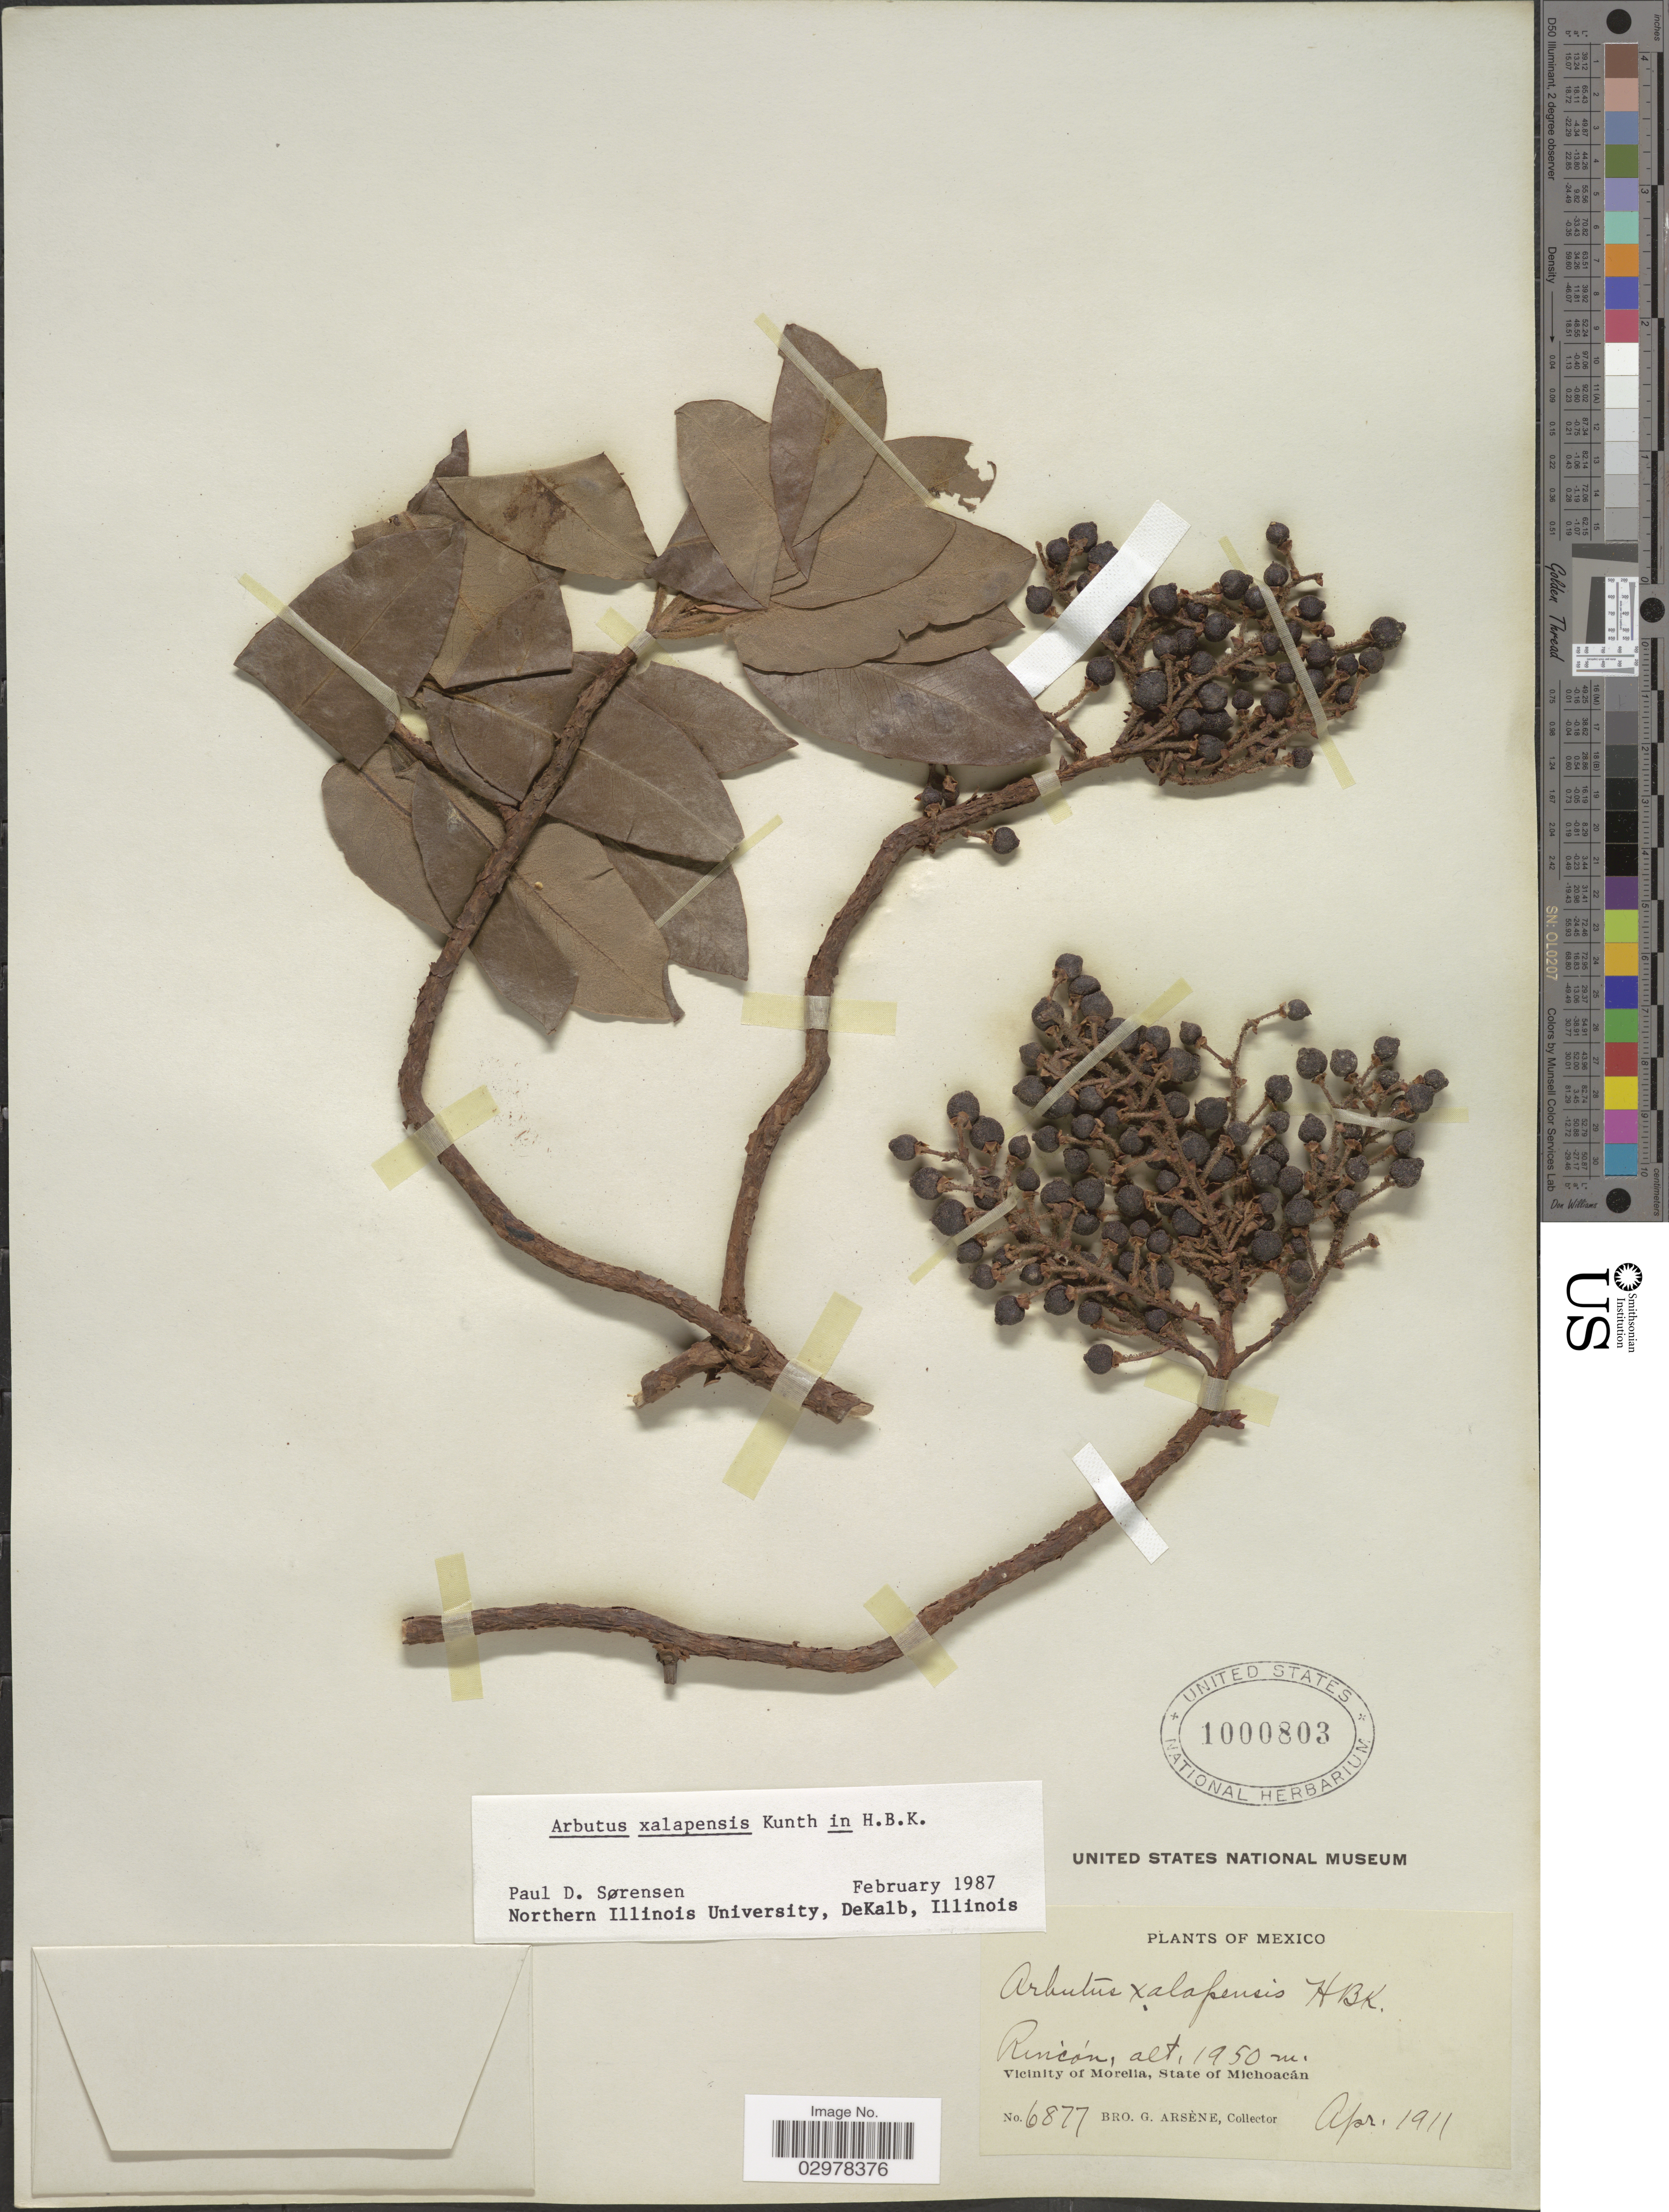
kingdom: Plantae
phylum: Tracheophyta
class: Magnoliopsida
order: Ericales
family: Ericaceae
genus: Arbutus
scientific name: Arbutus xalapensis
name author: Kunth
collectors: Bro. G. Arsène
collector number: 6877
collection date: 1911-04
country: Mexico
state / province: Michoacán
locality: Rincón, Vicinity of Morelia.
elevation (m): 1950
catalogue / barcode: US 1000803